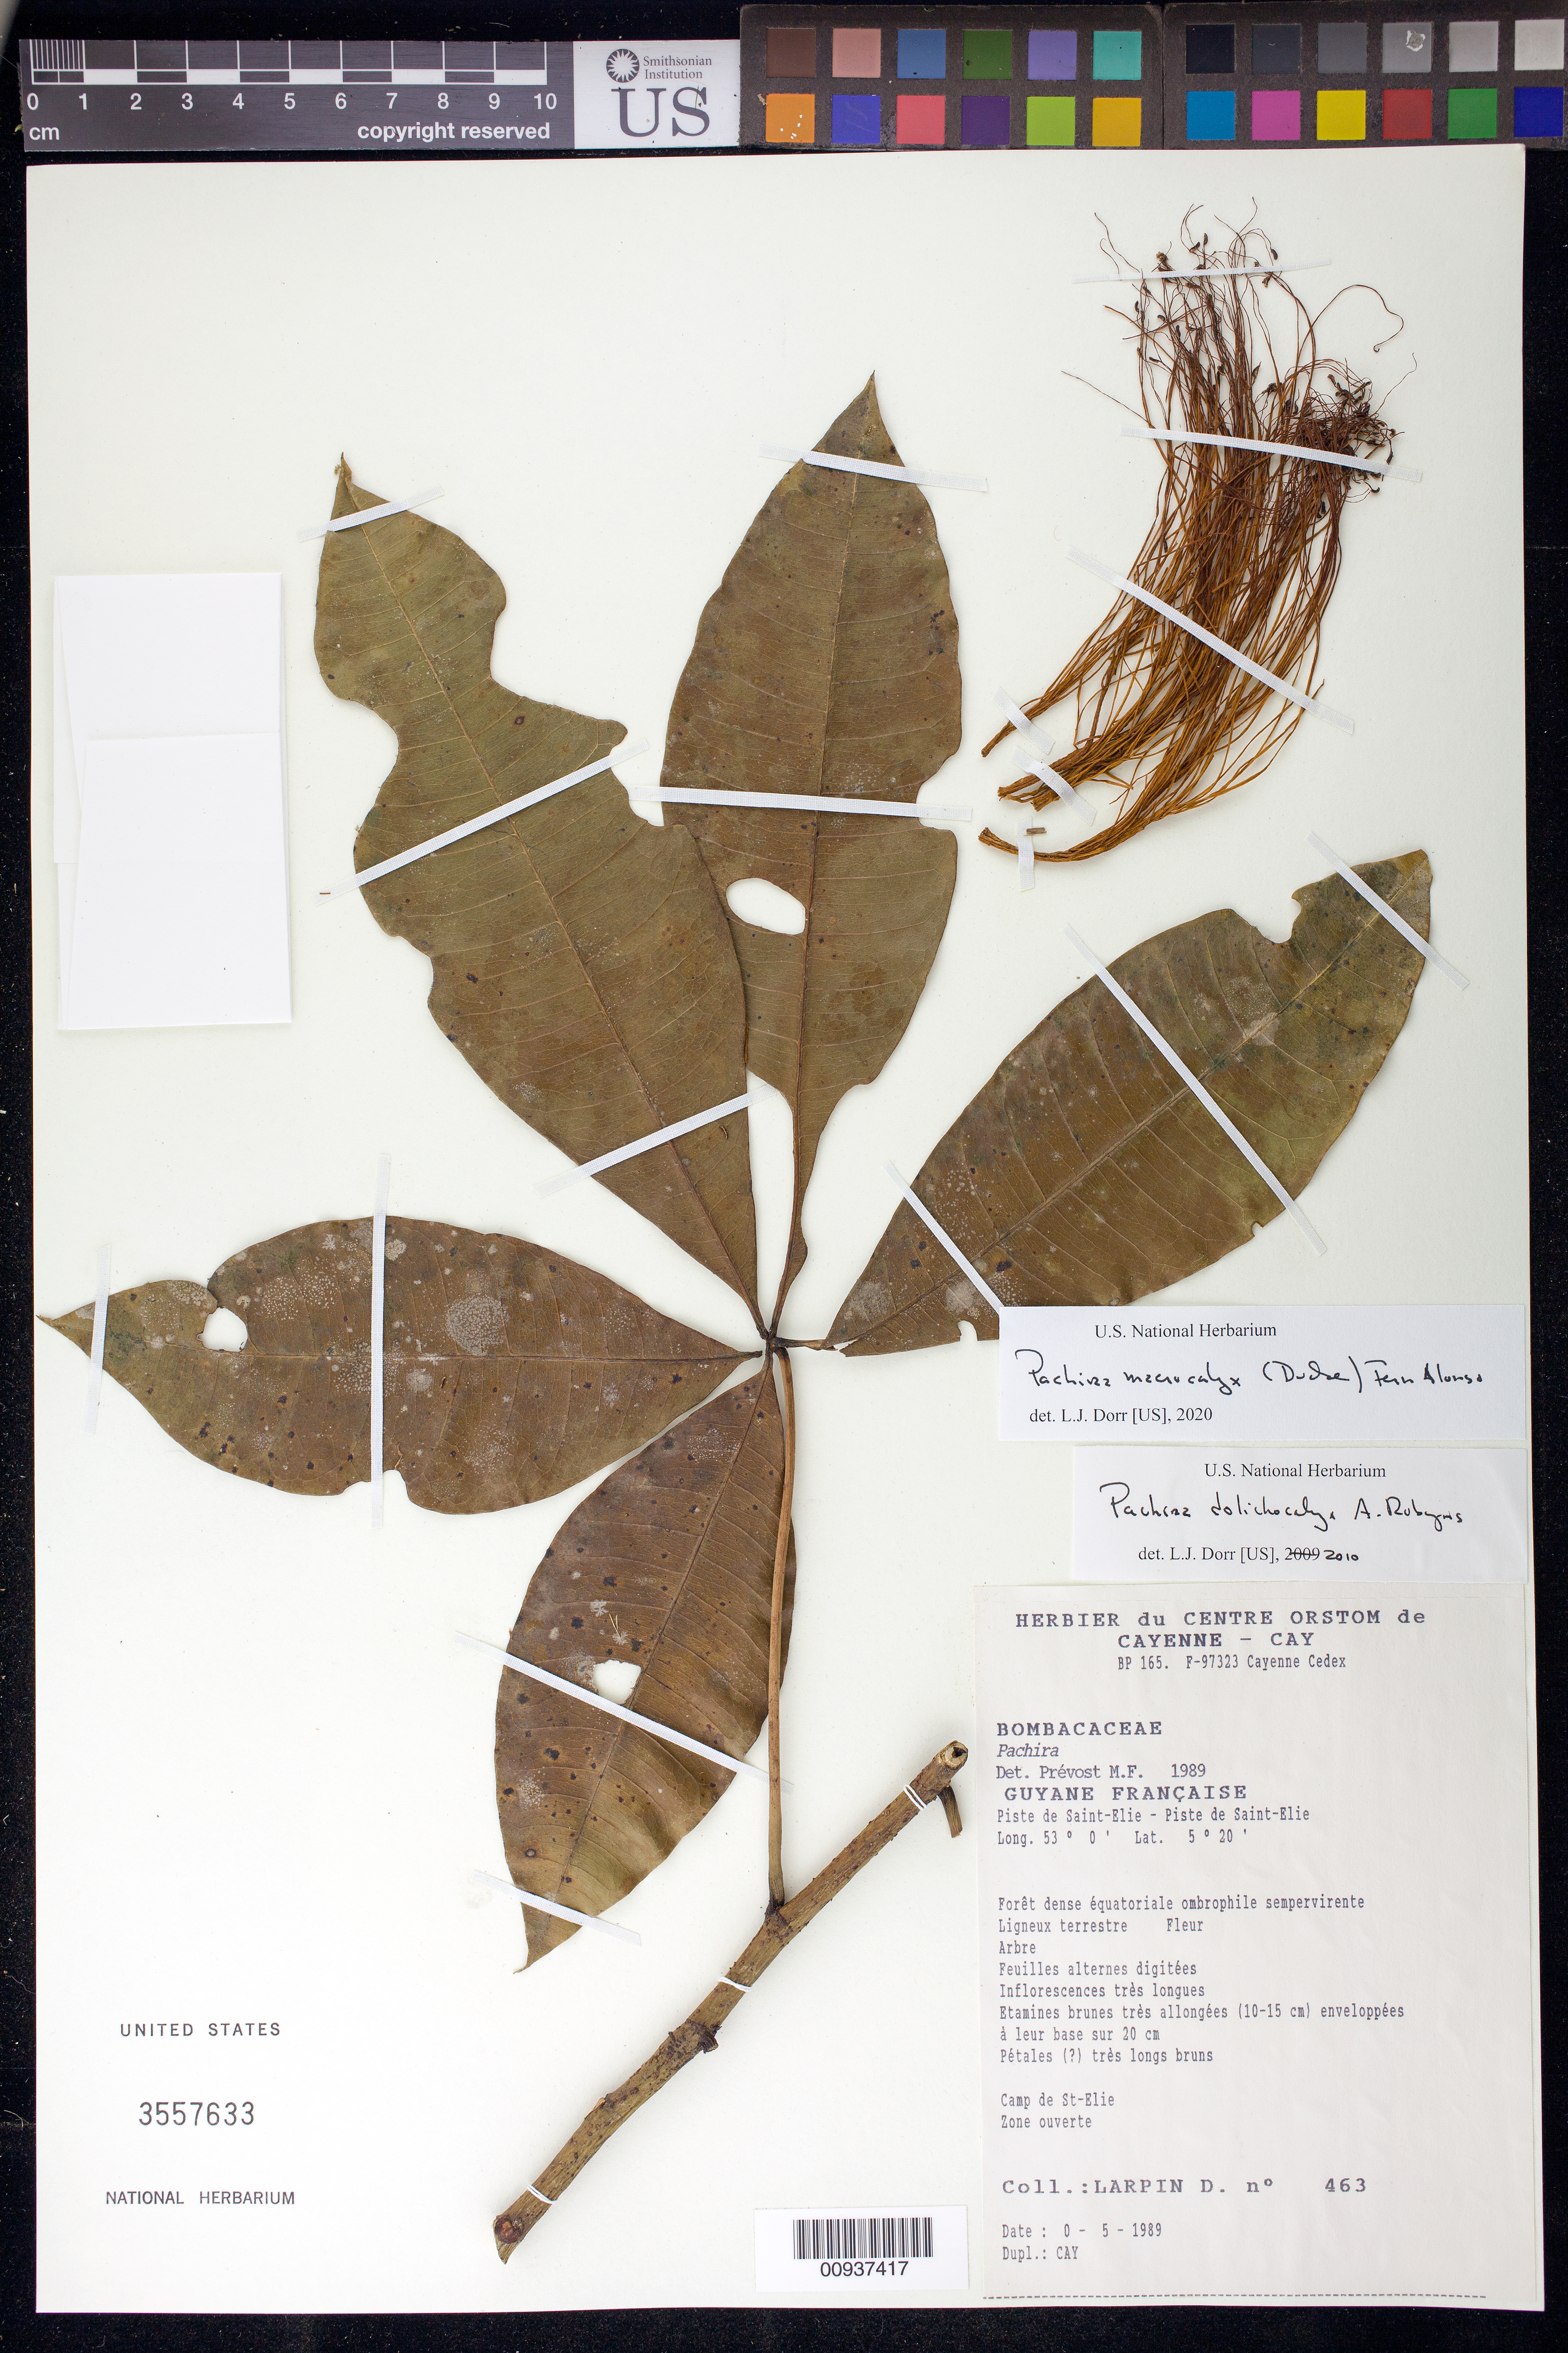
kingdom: Plantae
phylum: Tracheophyta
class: Magnoliopsida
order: Malvales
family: Malvaceae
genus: Pachira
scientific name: Pachira macrocalyx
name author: (Ducke) Fern. Alonso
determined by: Dorr, L. J., (BOT), Smithsonian Institution - National Museum of Natural History (UNITED STATES)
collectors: D. Larpin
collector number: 463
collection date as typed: May-88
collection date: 1988-05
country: French Guiana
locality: Piste de Saint-Élie; Camp de St-Elie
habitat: Zone ouverte. Foret dense equatoriale ombrophile sempervirent. Ligneux terrestre.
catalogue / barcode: US 3557633